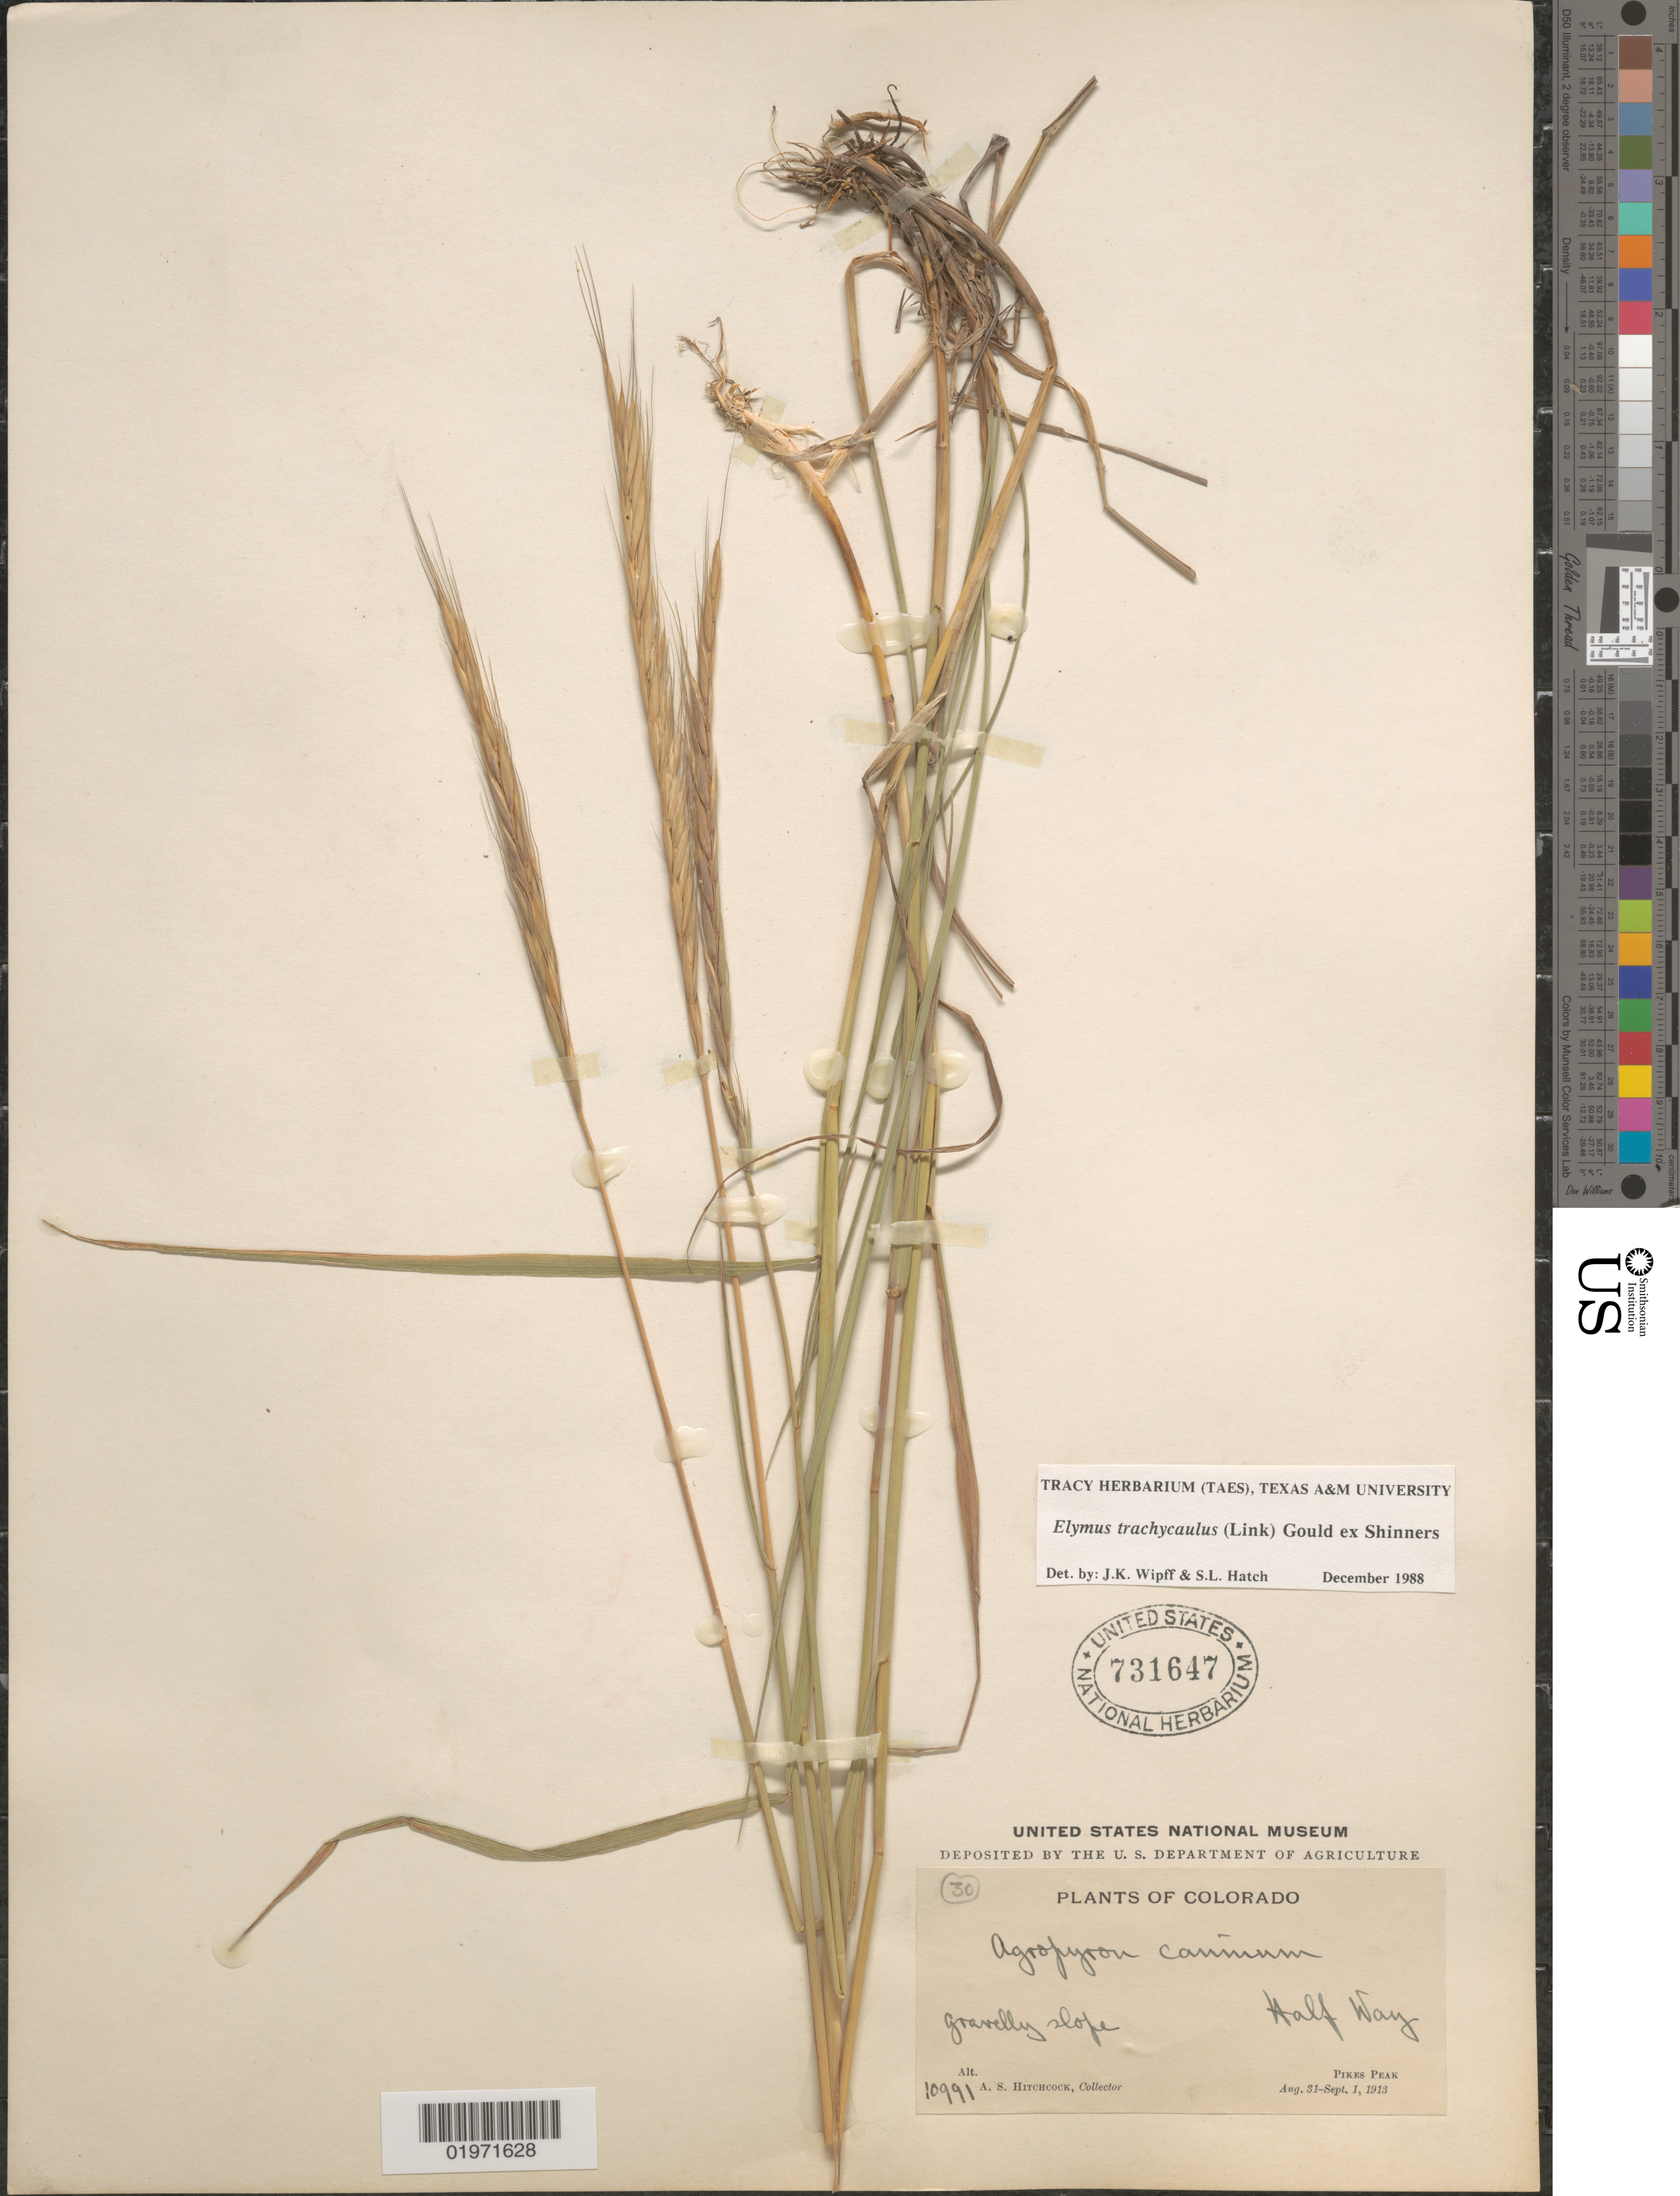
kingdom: Plantae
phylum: Tracheophyta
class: Liliopsida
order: Poales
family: Poaceae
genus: Elymus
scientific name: Elymus trachycaulus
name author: (Link) Gould ex Shinners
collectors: A. S. Hitchcock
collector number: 10991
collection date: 1913-08-31/1913-09-01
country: United States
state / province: Colorado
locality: Gravelly slope, Half Way. Pikes Peak.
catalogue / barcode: US 731647